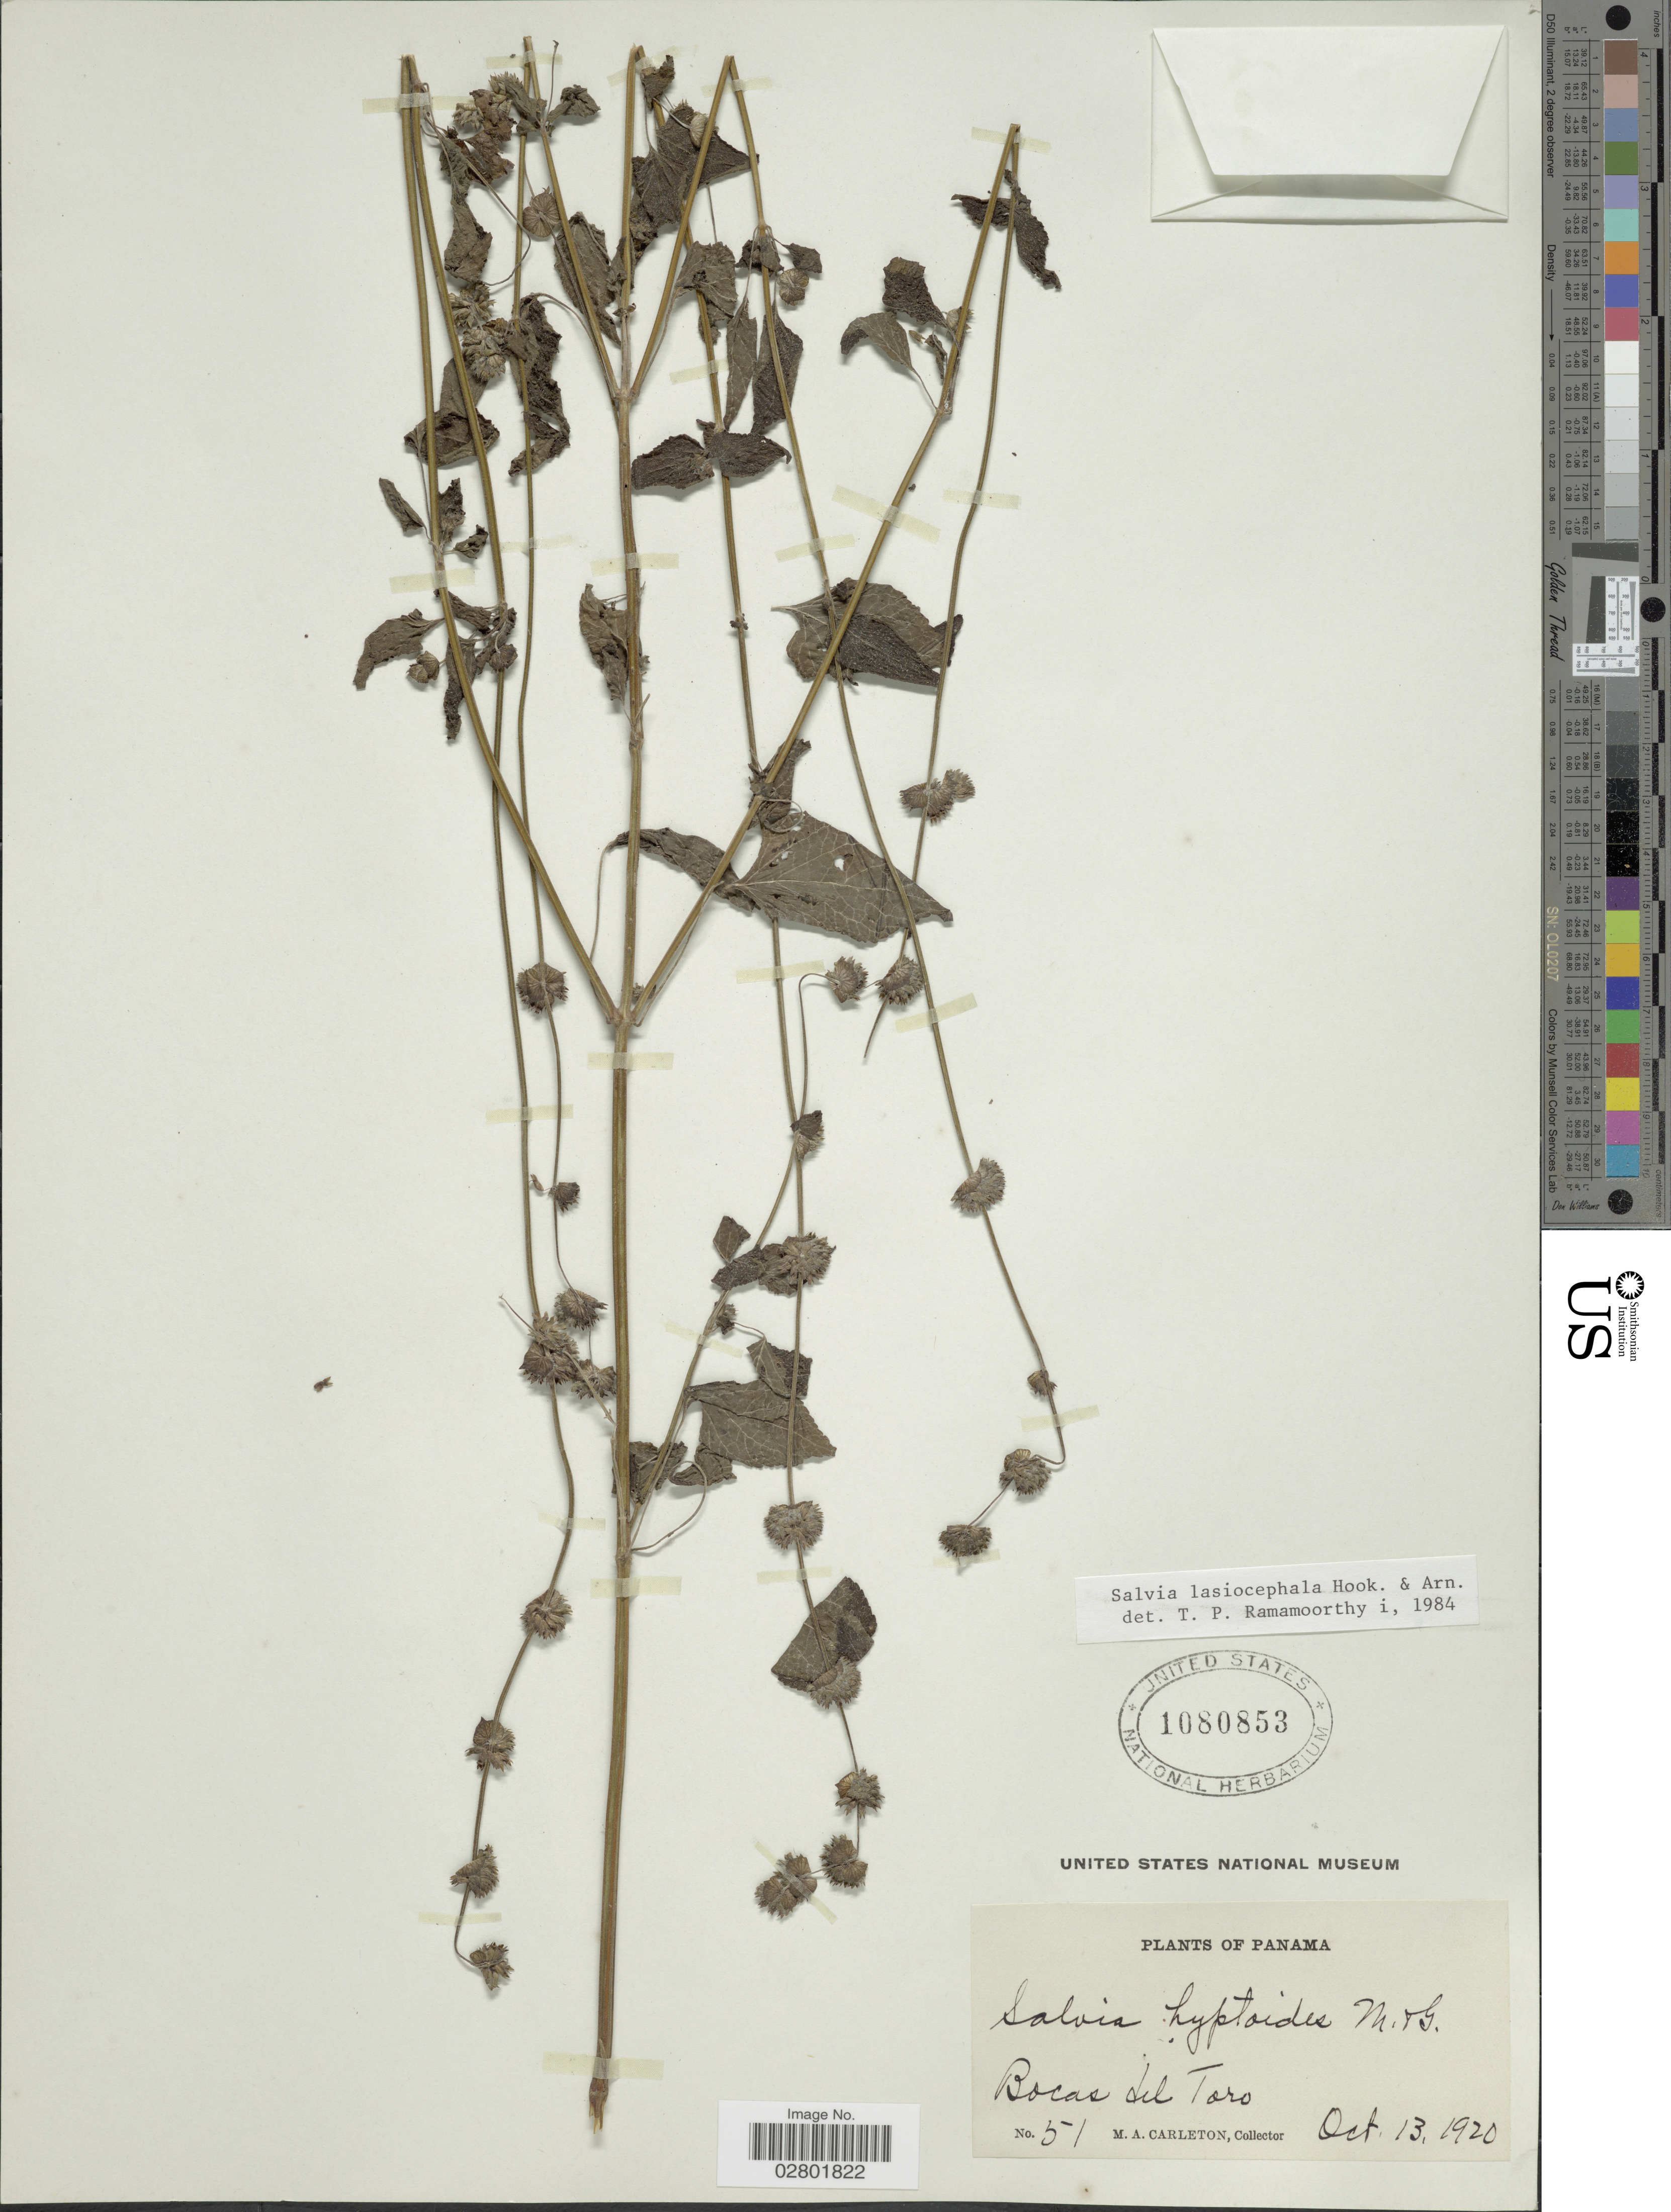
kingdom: Plantae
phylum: Tracheophyta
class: Magnoliopsida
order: Lamiales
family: Lamiaceae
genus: Salvia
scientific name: Salvia lasiocephala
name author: Hook. & Arn.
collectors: M. A. Carleton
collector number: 51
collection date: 1920-10-13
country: Panama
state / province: Bocas del Toro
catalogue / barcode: US 1080853